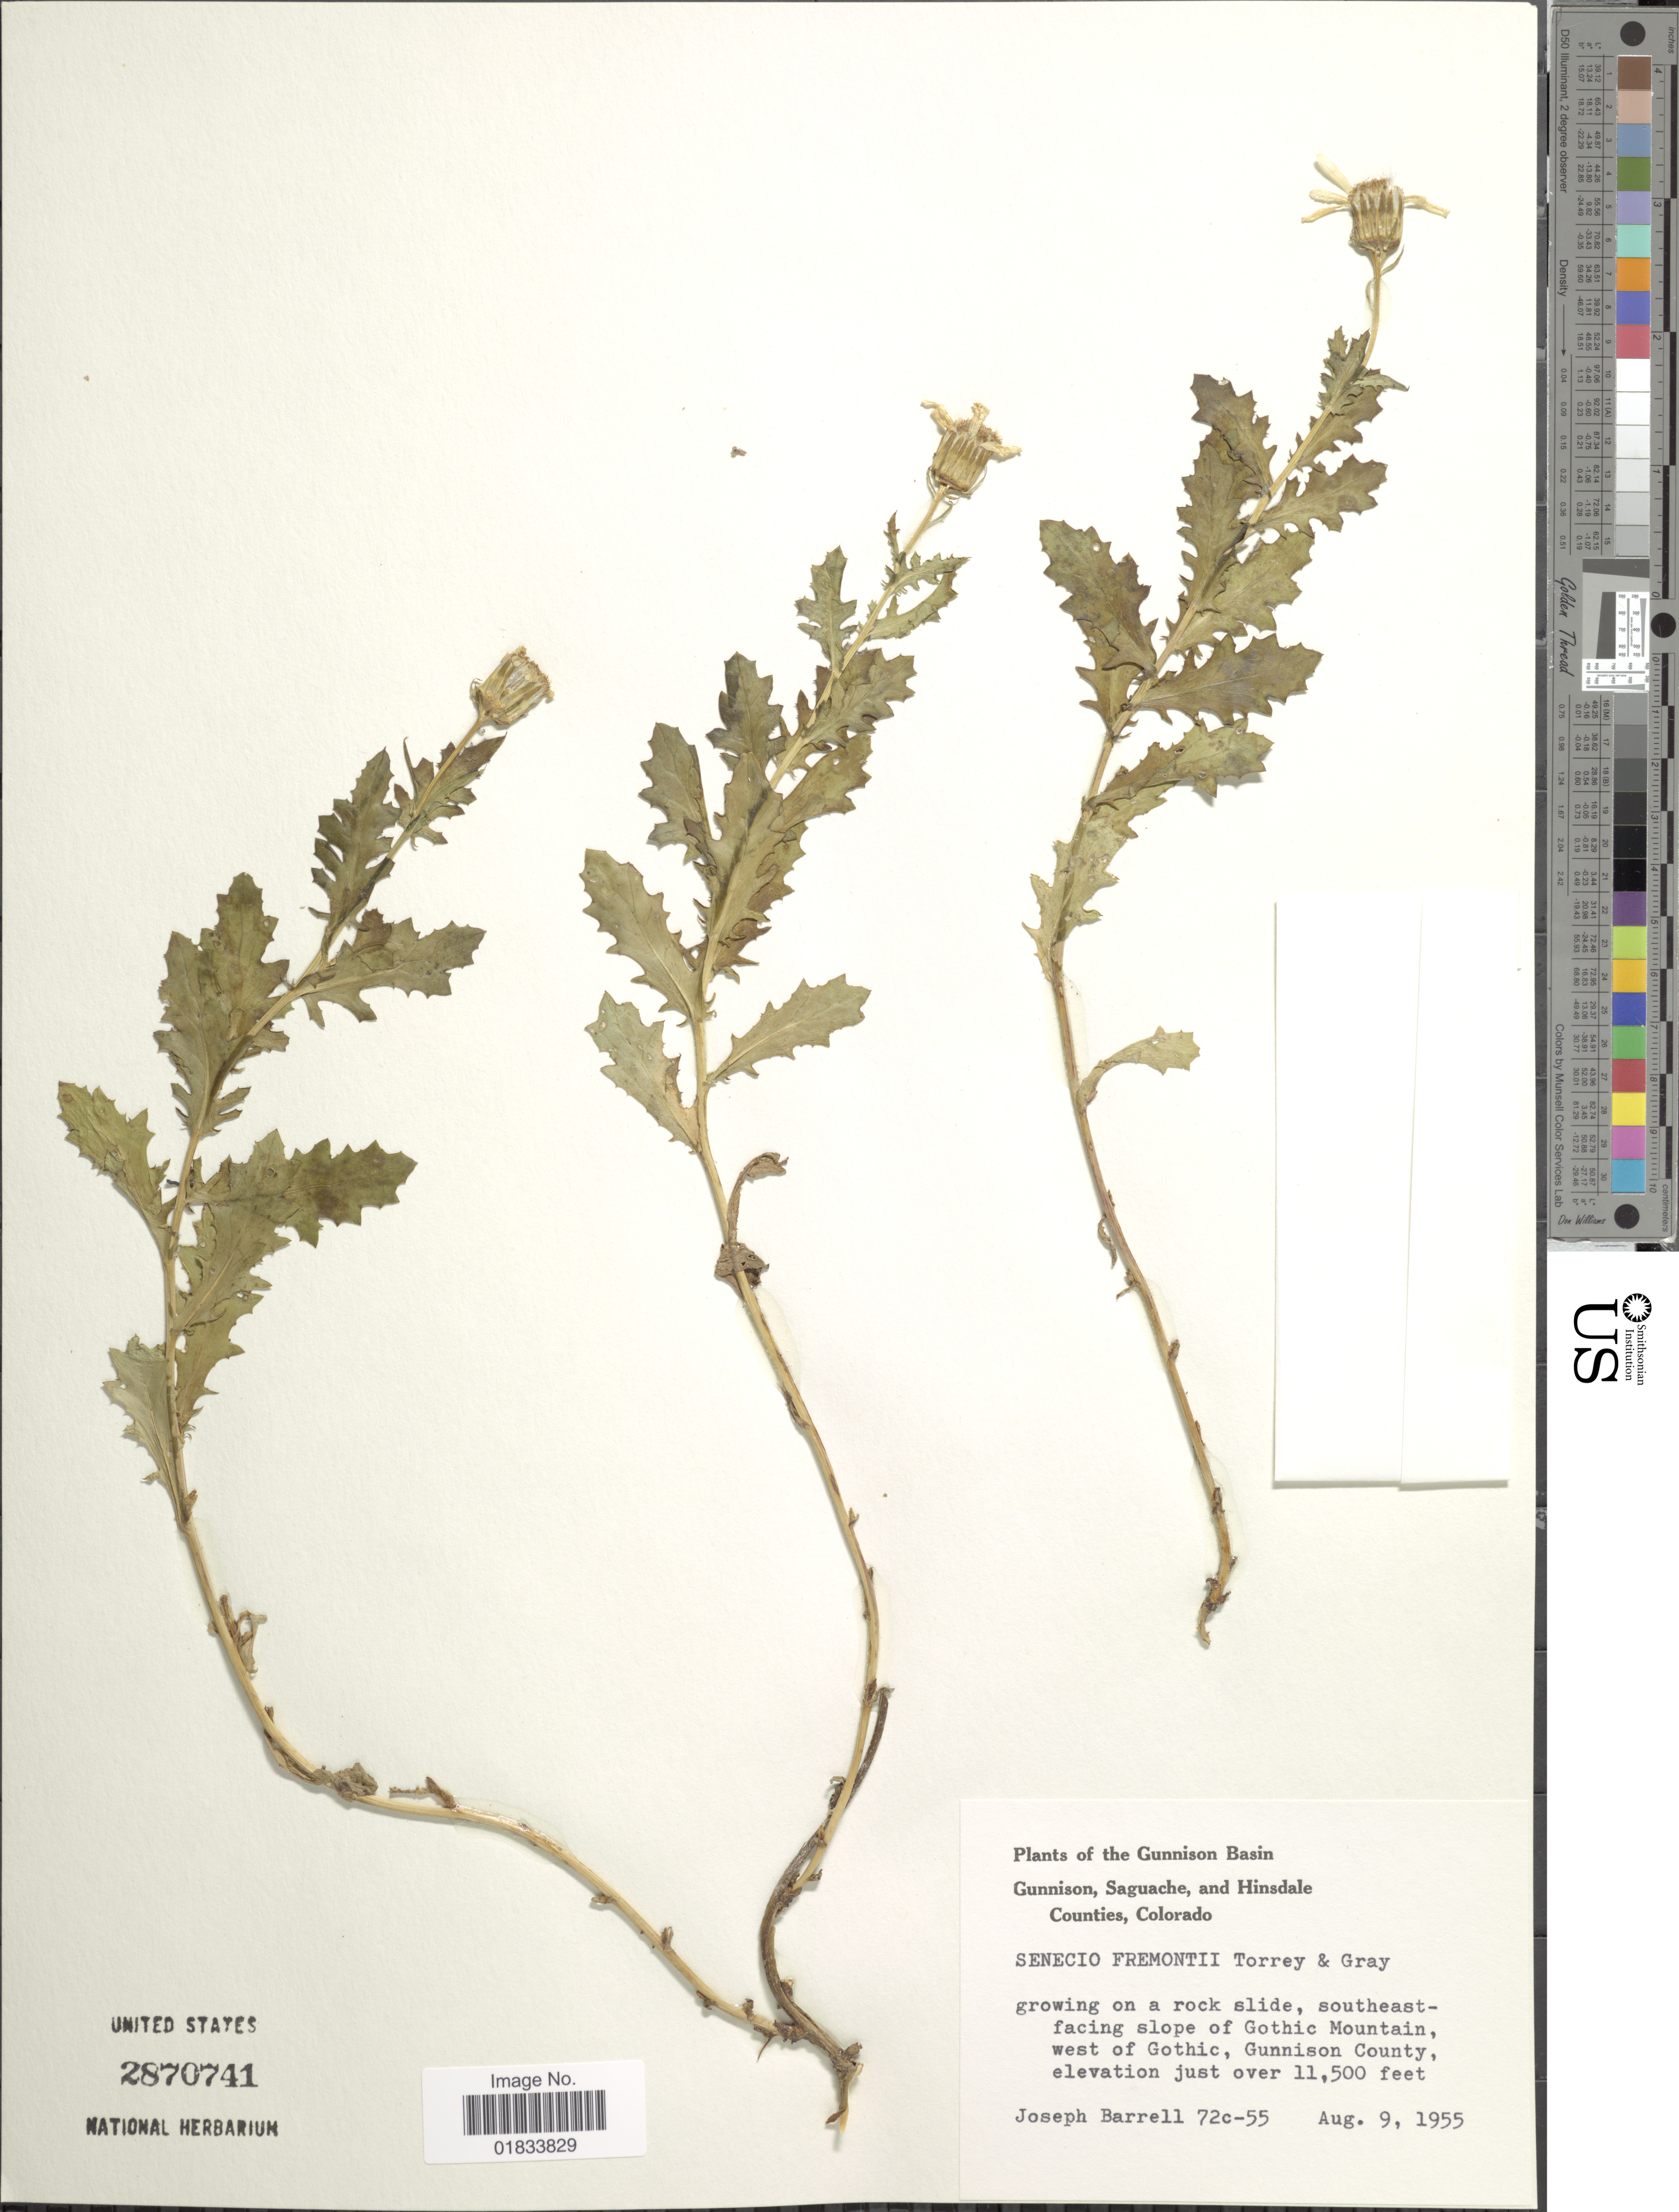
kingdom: Plantae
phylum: Tracheophyta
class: Magnoliopsida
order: Asterales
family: Asteraceae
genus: Senecio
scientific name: Senecio fremontii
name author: Torr. & A. Gray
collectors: J. Barrell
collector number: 72c-55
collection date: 1955-08-09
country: United States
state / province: Colorado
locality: Gunnison Basin, Gunnison, Saguache, and Hinsdale Counties, southeast facing slope of Gothic Mountain, west of Gothic, Gunnison County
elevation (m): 3505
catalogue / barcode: US 2870741